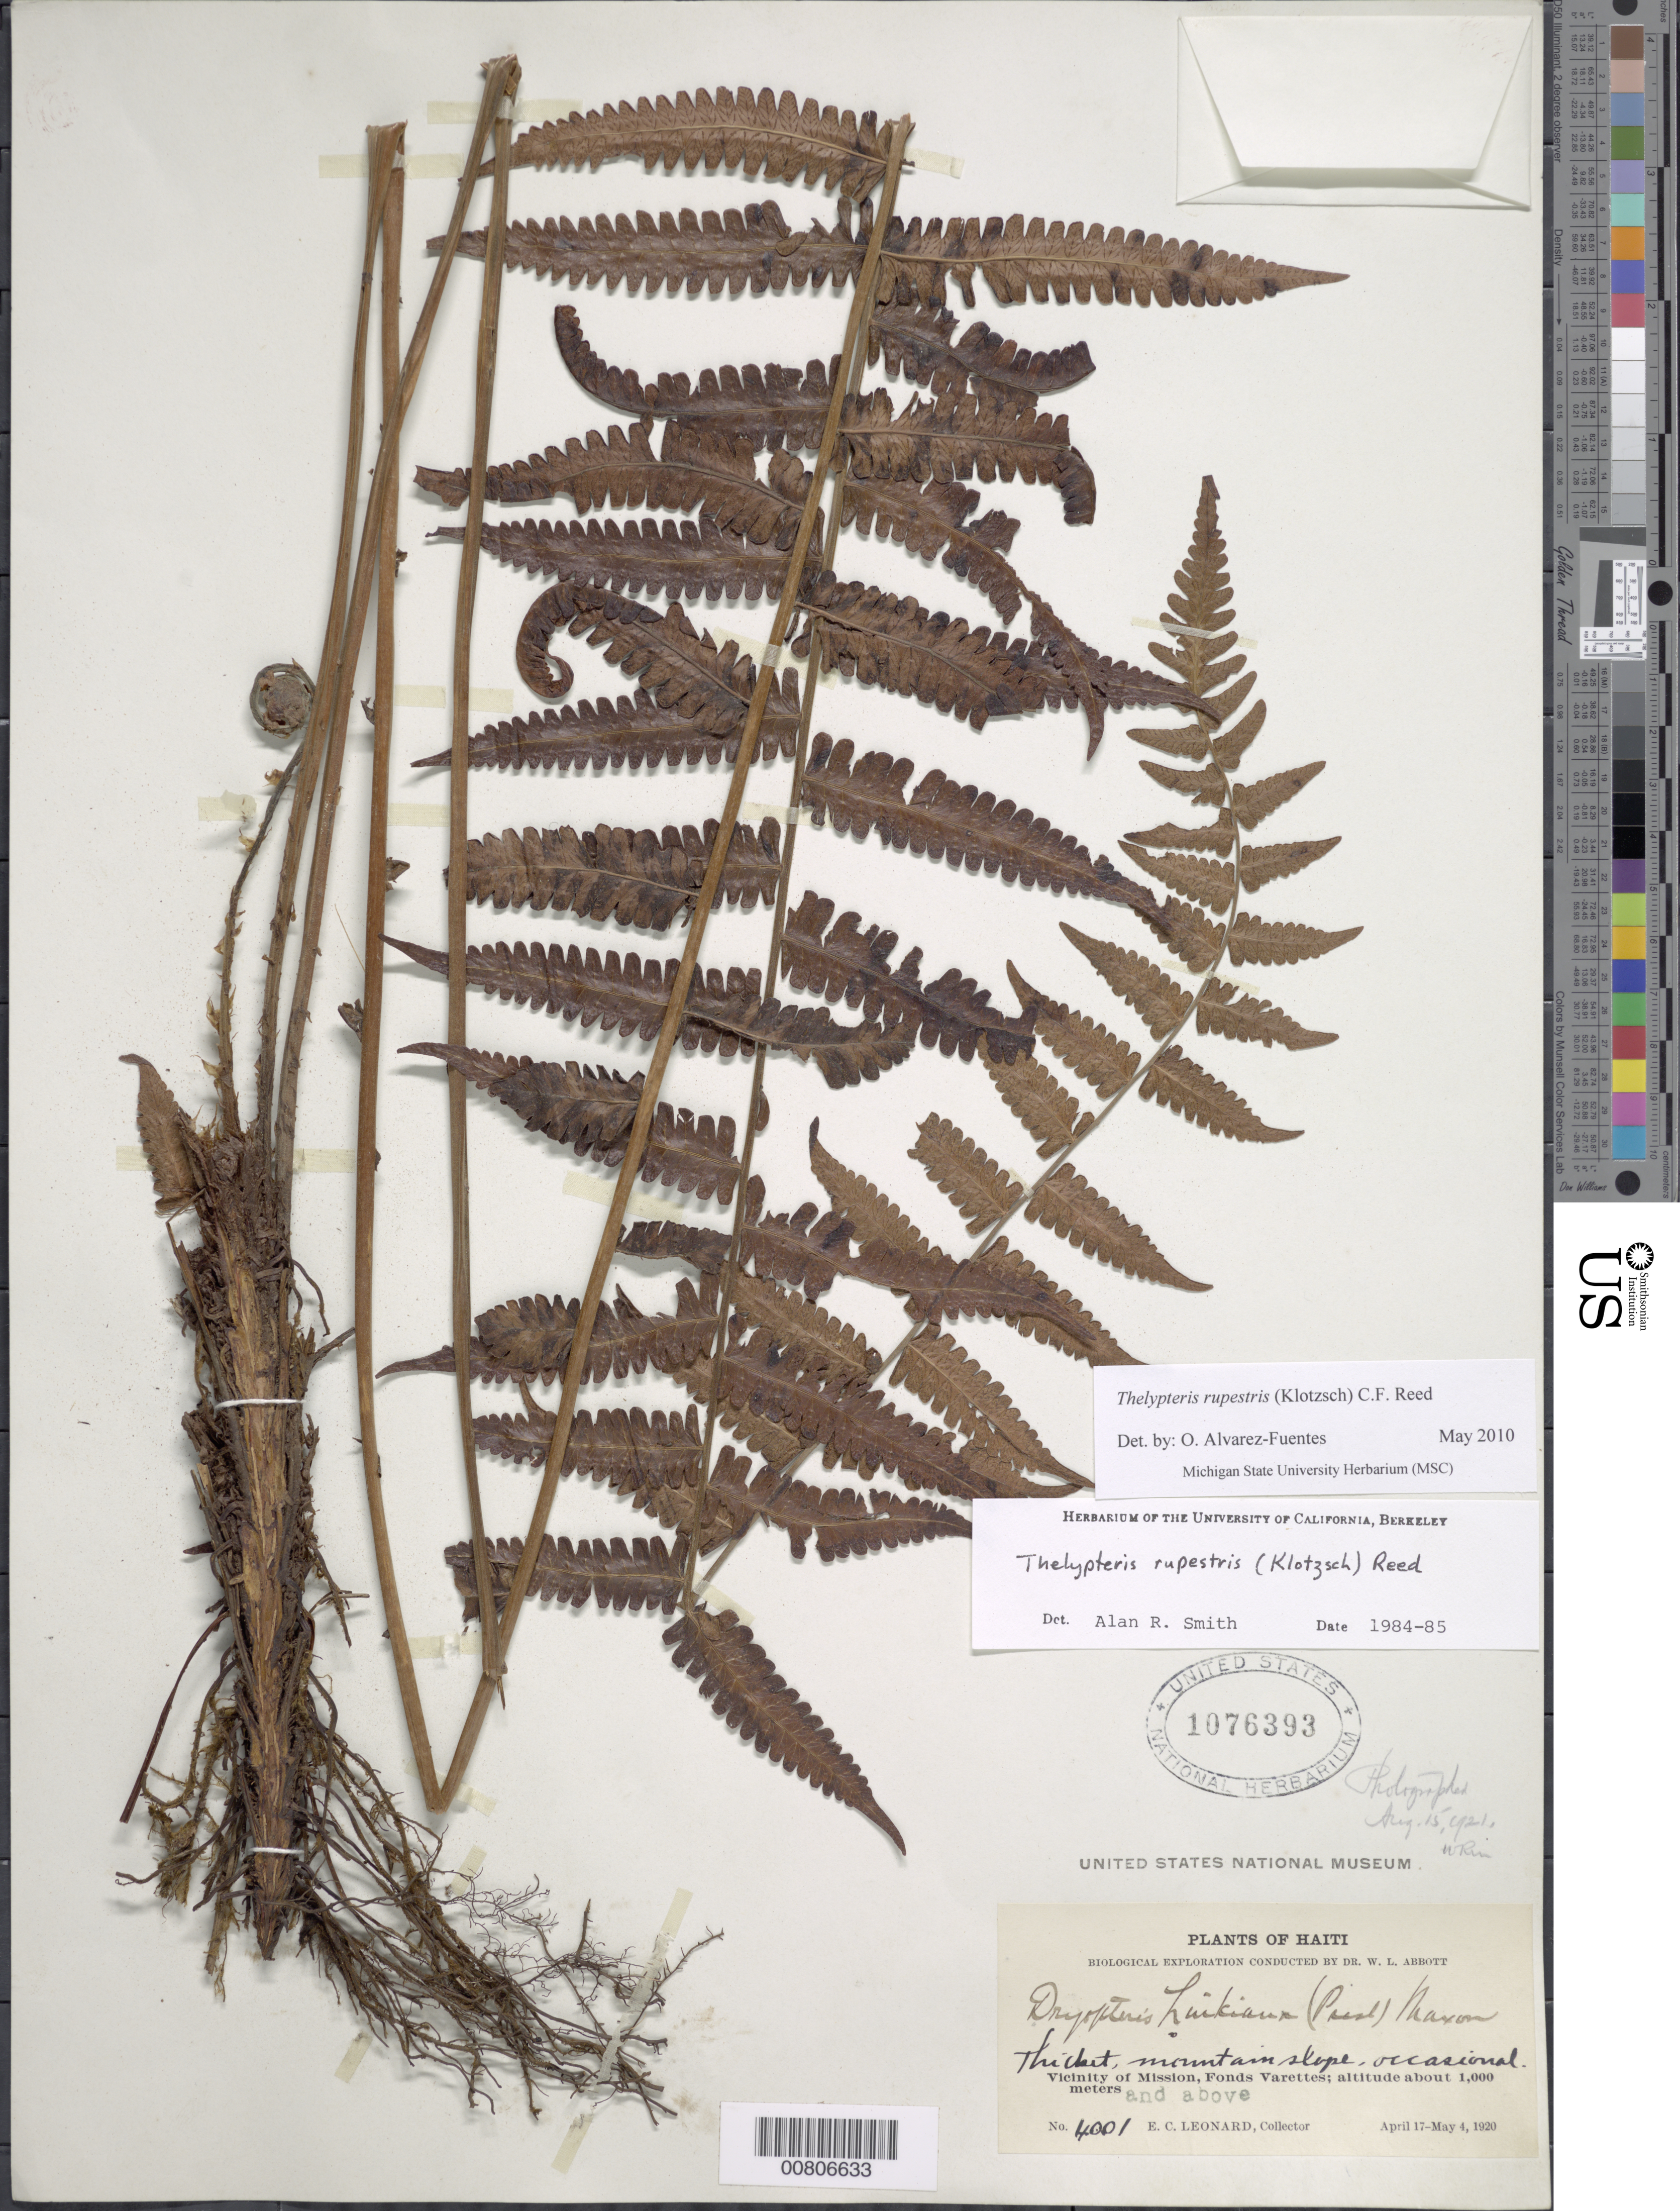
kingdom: Plantae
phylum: Tracheophyta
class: Polypodiopsida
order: Polypodiales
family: Thelypteridaceae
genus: Amauropelta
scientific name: Amauropelta rupestris (Klotzsch) comb. nov., ined 2015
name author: (Klotzsch)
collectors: E. C. Leonard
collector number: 4001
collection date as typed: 17 Apr 1920 to 04 May 1920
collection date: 1920-04-17/1920-05-04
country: Haiti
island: Hispaniola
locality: Mission, Fonds Varettes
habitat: Thicket, mountain slope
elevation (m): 1000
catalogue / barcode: US 1076393